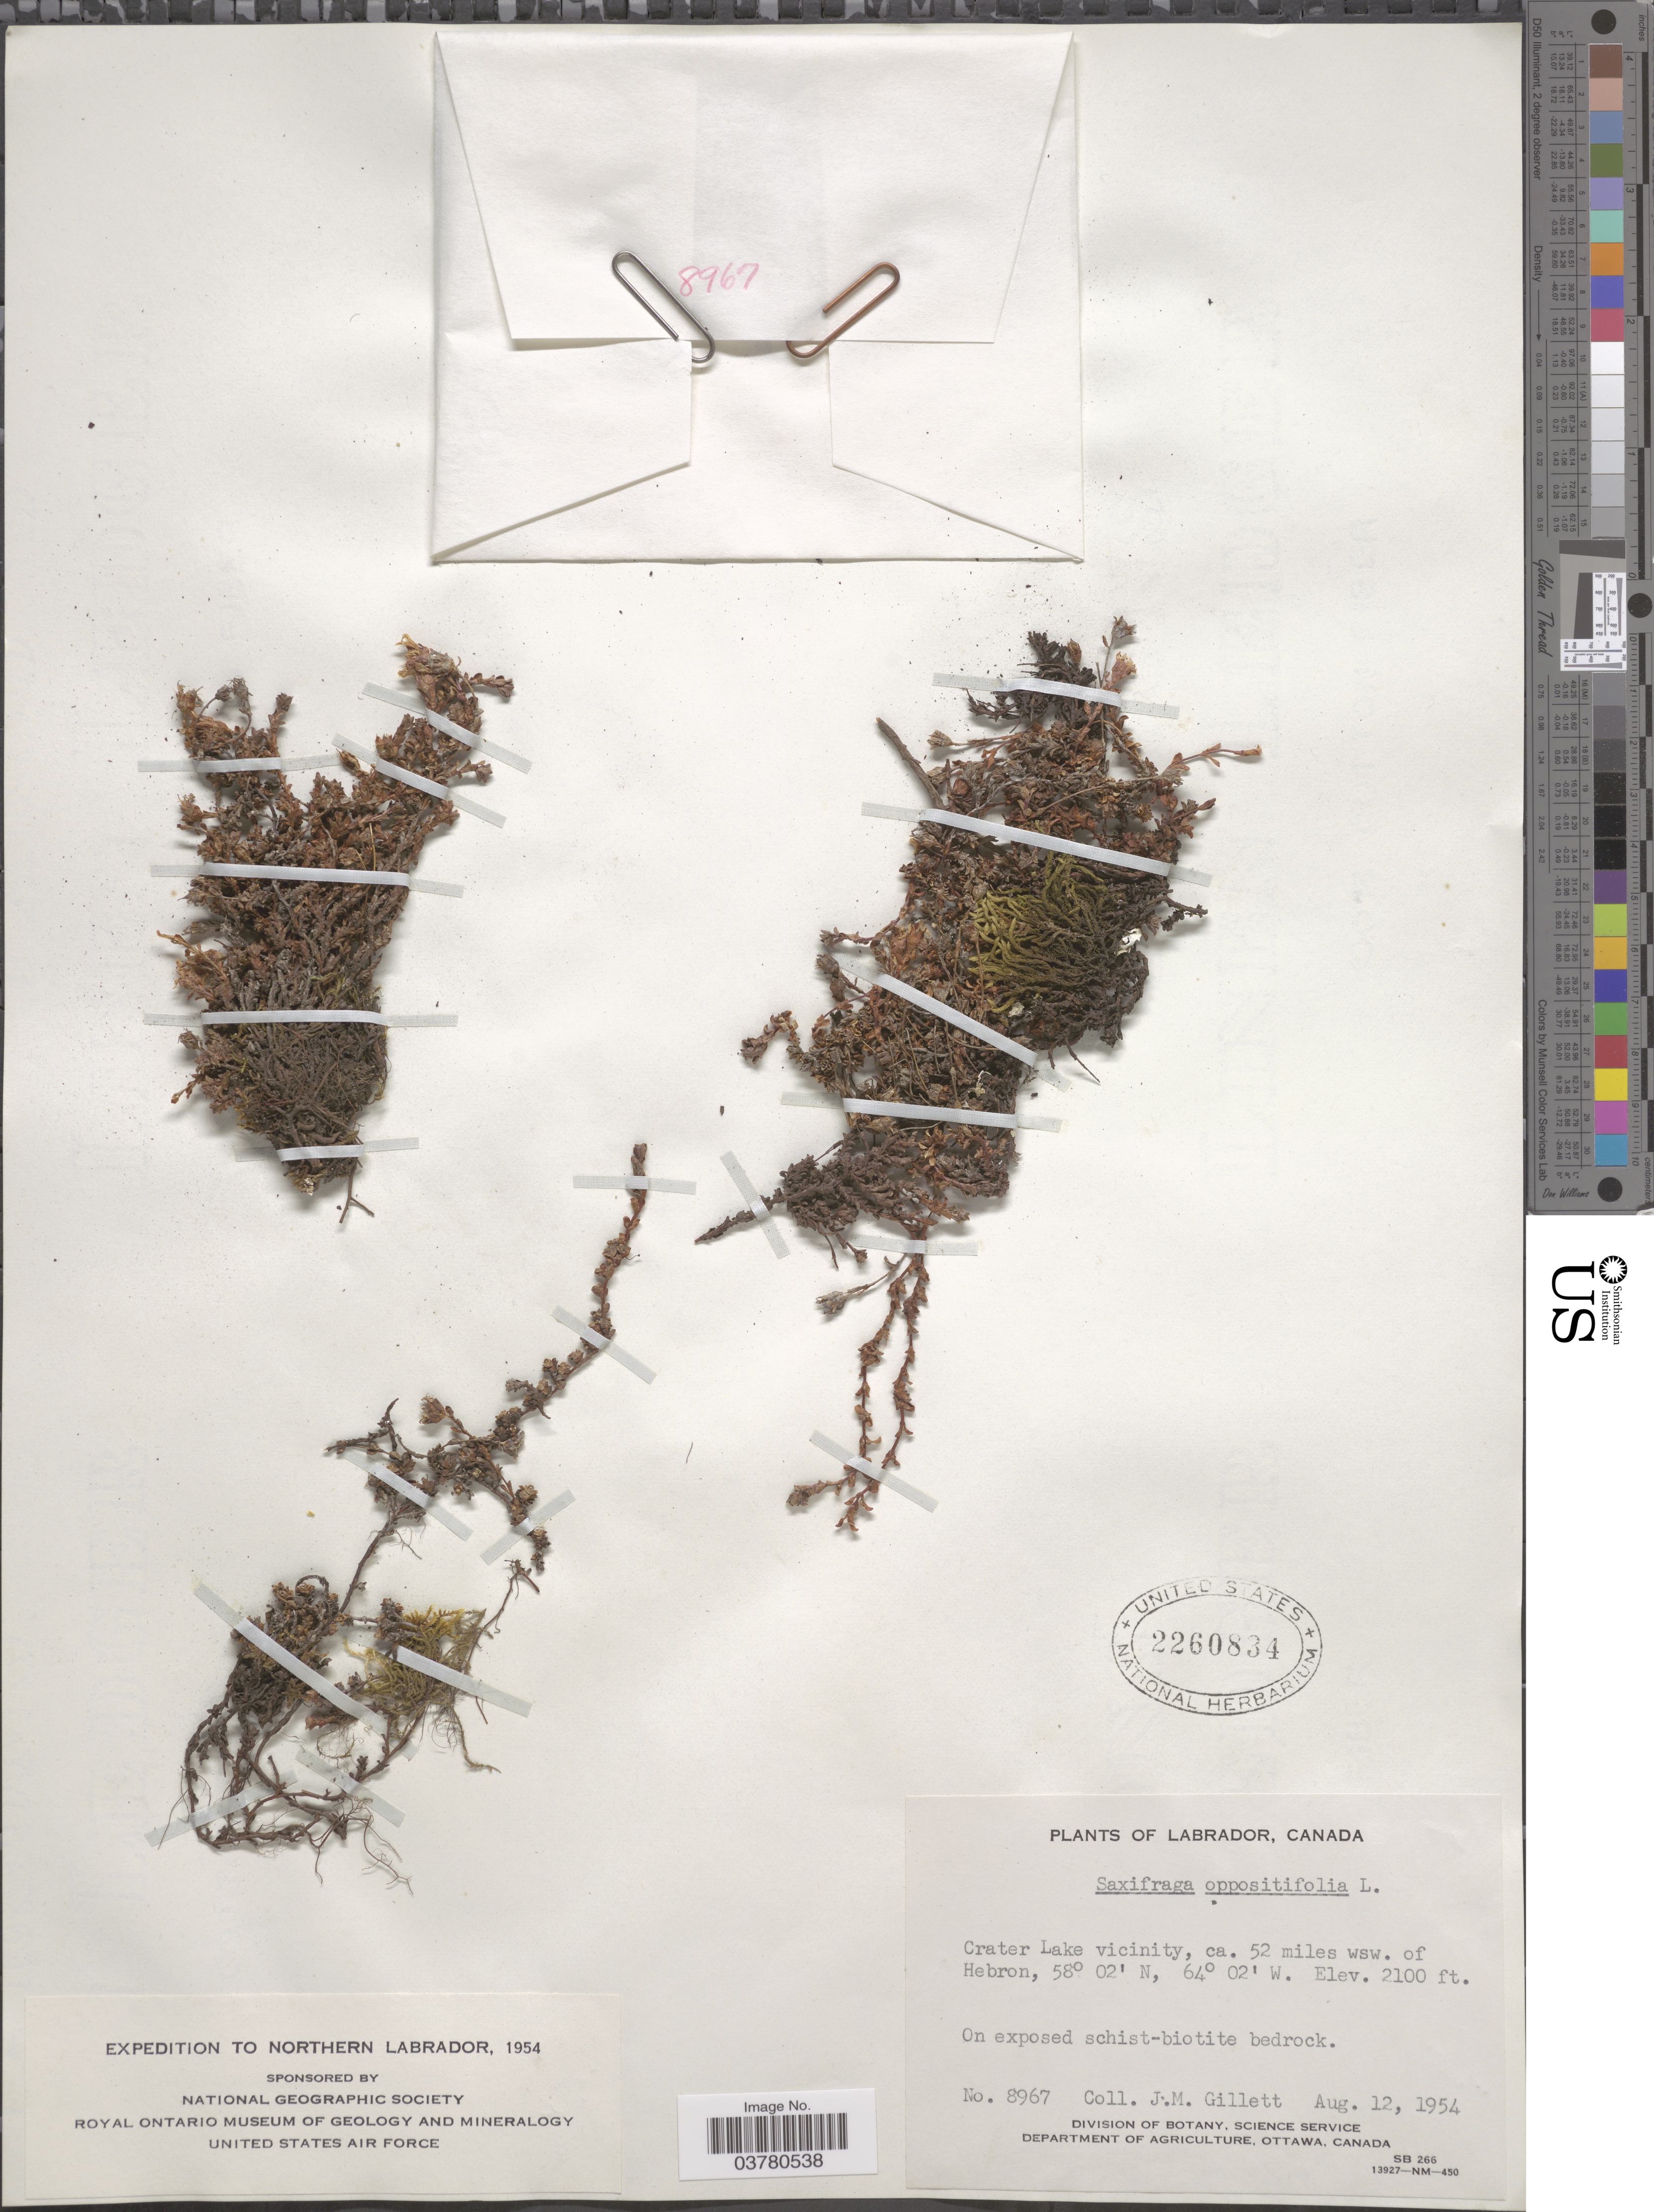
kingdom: Plantae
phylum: Tracheophyta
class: Magnoliopsida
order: Saxifragales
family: Saxifragaceae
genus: Saxifraga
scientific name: Saxifraga oppositifolia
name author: L.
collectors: J. M. Gillett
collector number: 8967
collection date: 1954-08-12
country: Canada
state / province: Newfoundland and Labrador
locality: Expedition to Northern Labrador, 1954. Labrador. Crater Lake vicinity, ca. 52 miles wsw. of Hebron.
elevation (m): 640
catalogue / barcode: US 2260834